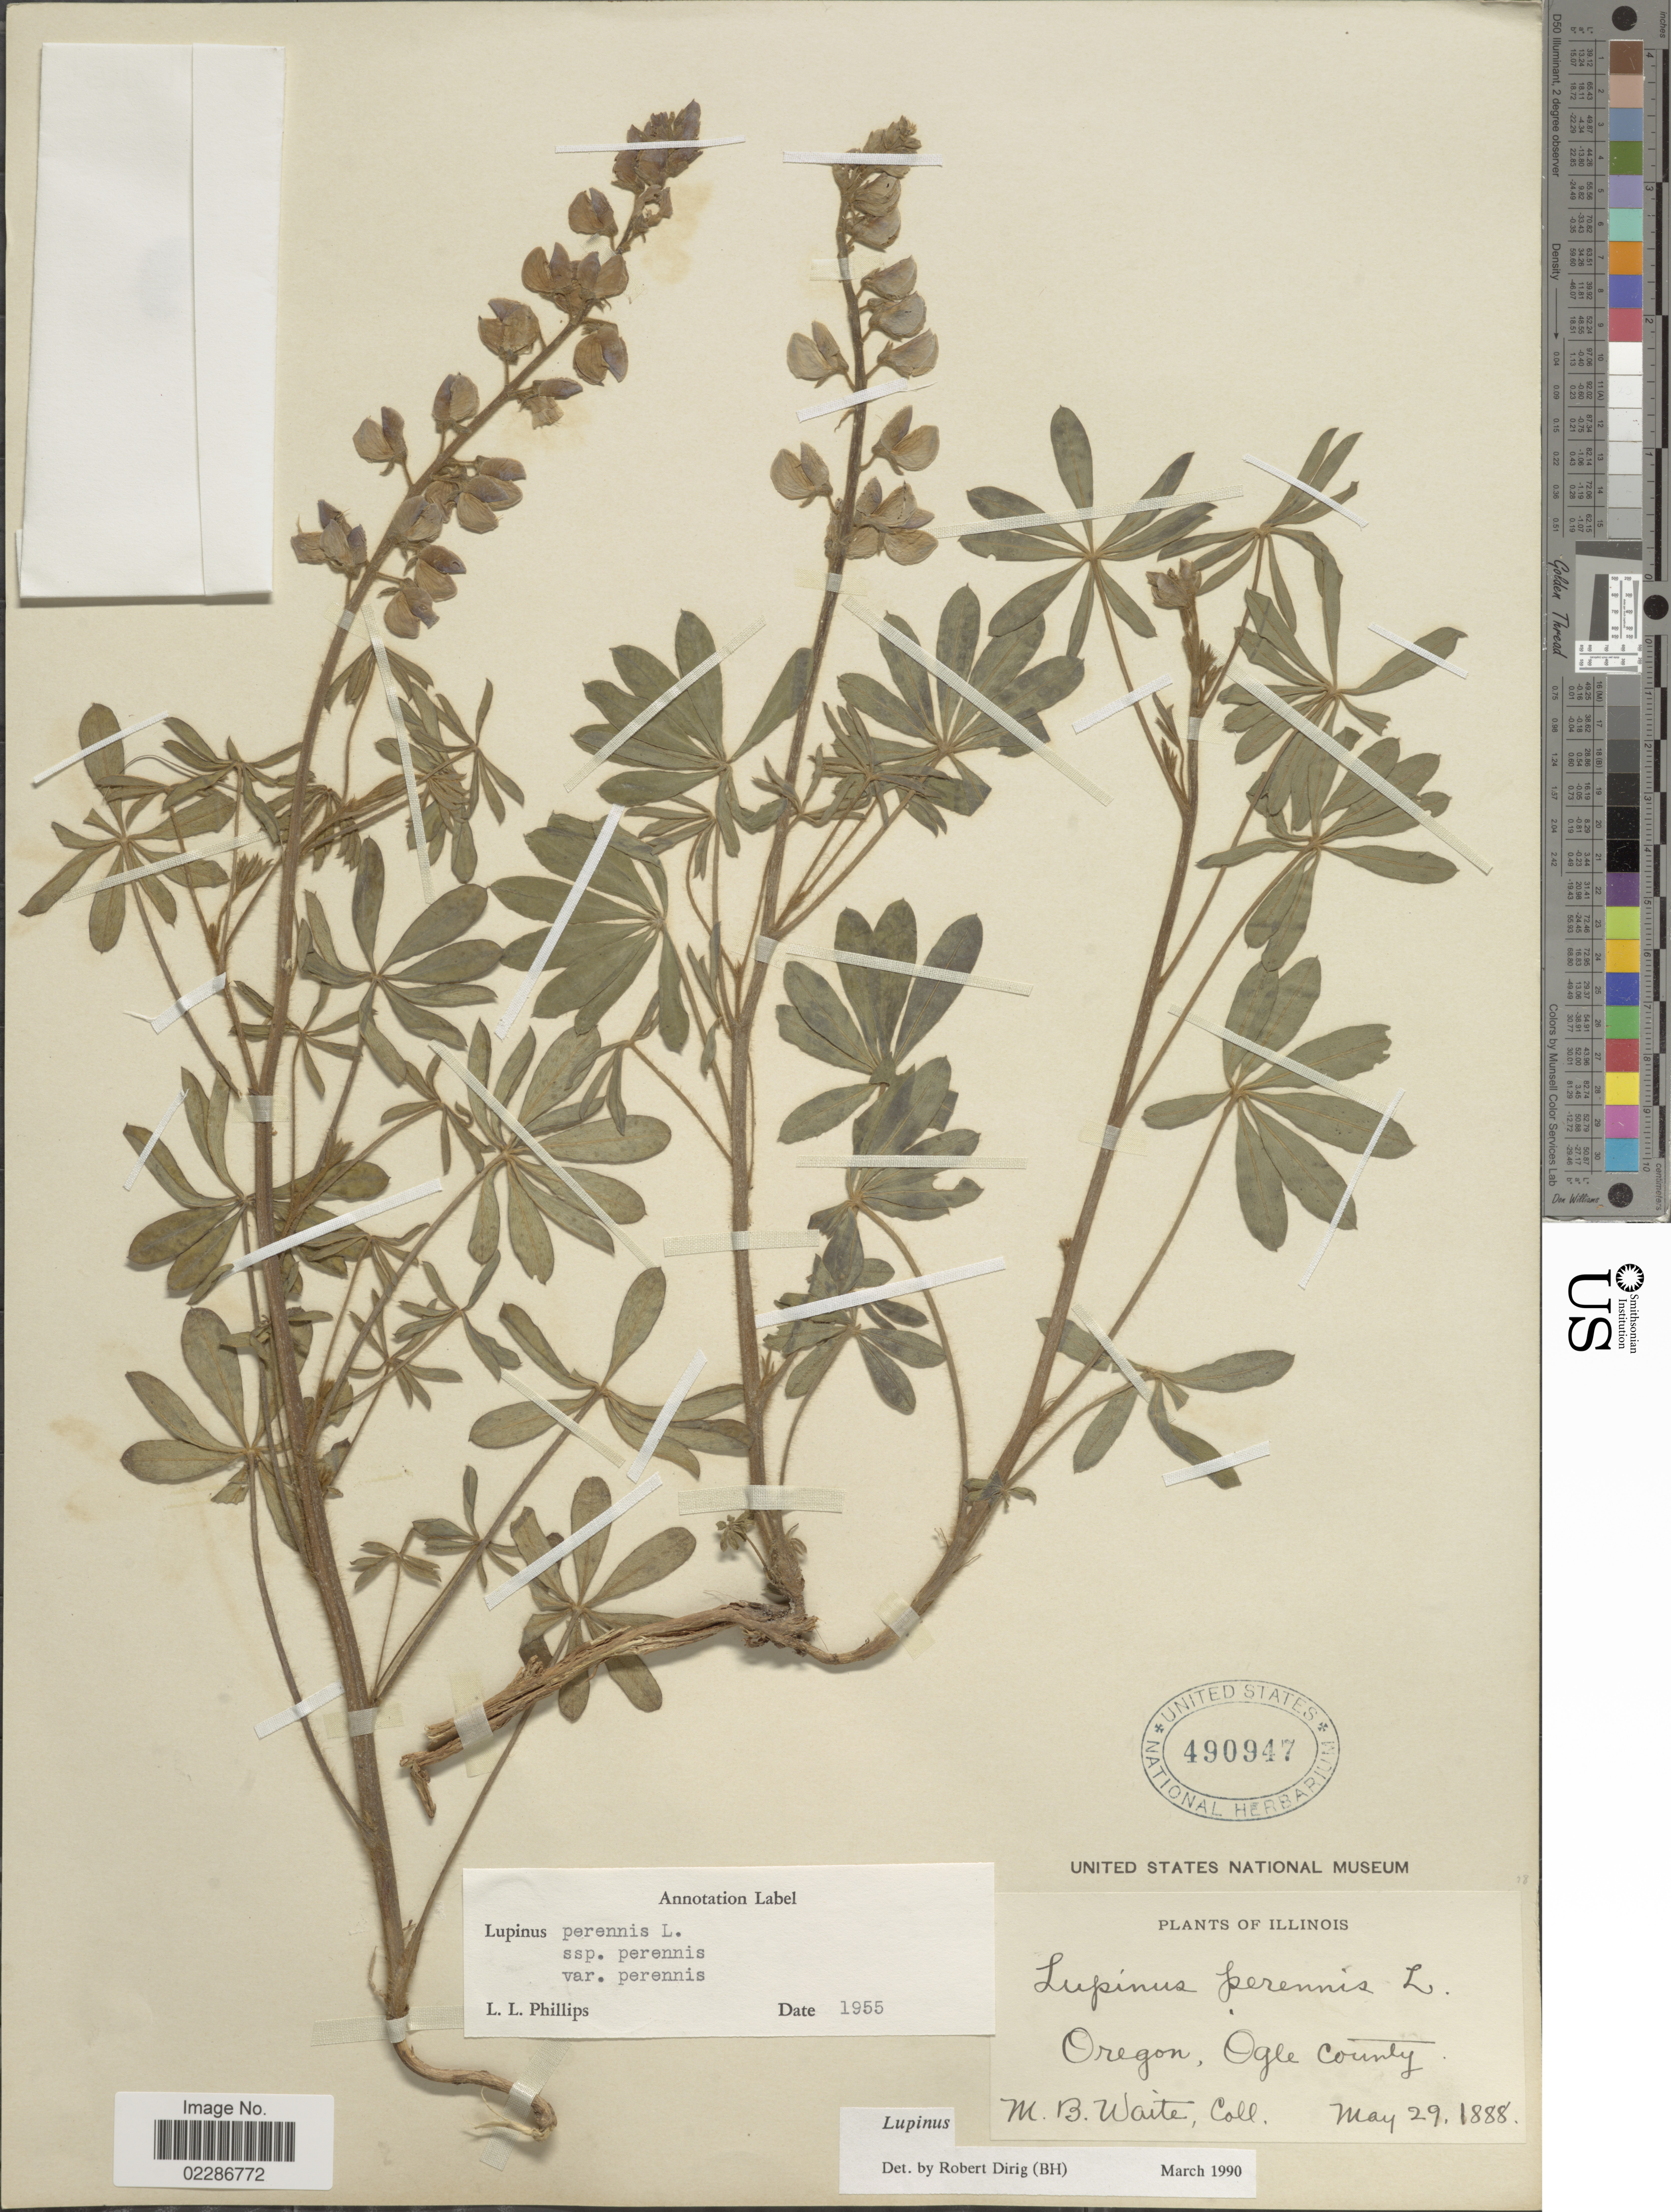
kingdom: Plantae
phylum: Tracheophyta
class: Magnoliopsida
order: Fabales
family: Fabaceae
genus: Lupinus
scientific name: Lupinus perennis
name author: L.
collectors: M. B. Waite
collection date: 1888-05-29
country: United States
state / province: Oregon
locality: Illinois, Ogle County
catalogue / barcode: US 490947